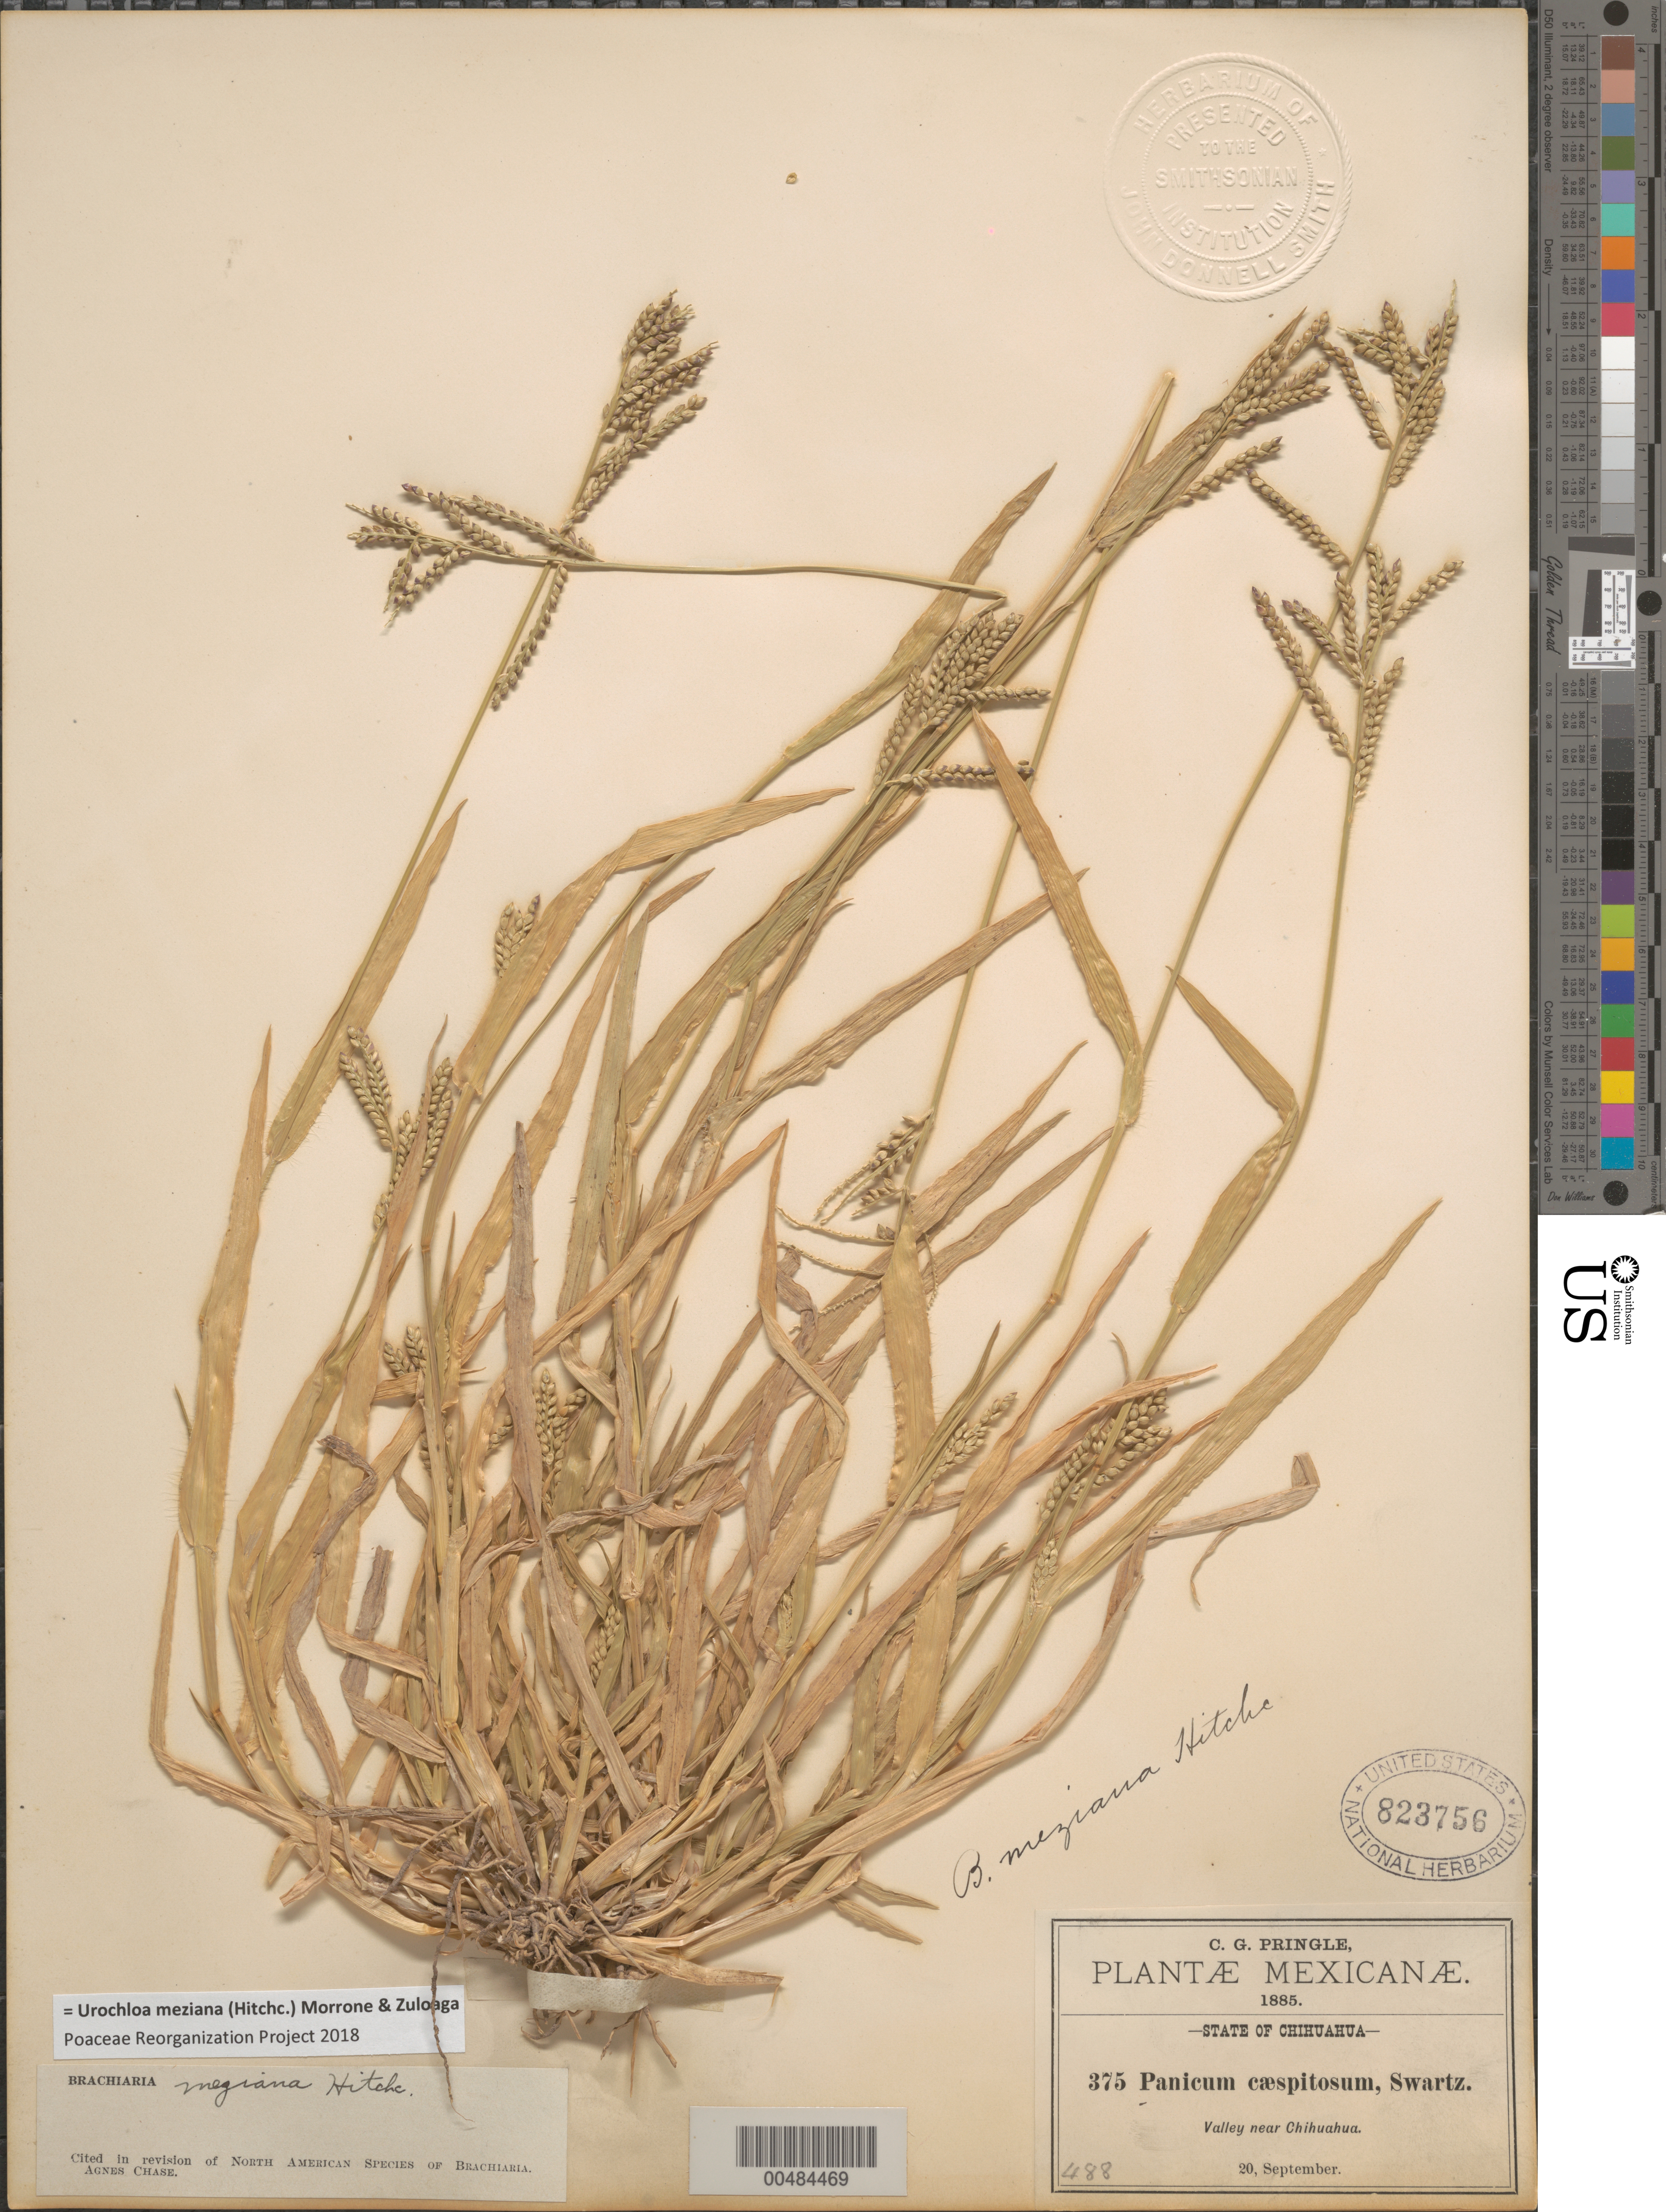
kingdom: Plantae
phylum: Tracheophyta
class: Liliopsida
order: Poales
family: Poaceae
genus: Brachiaria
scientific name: Brachiaria meziana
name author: Hitchc.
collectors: C. G. Pringle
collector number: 375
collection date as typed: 20 Sep 1885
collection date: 1885-09-20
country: Mexico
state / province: Chihuahua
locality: Valley near Chihuahua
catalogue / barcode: US 823756